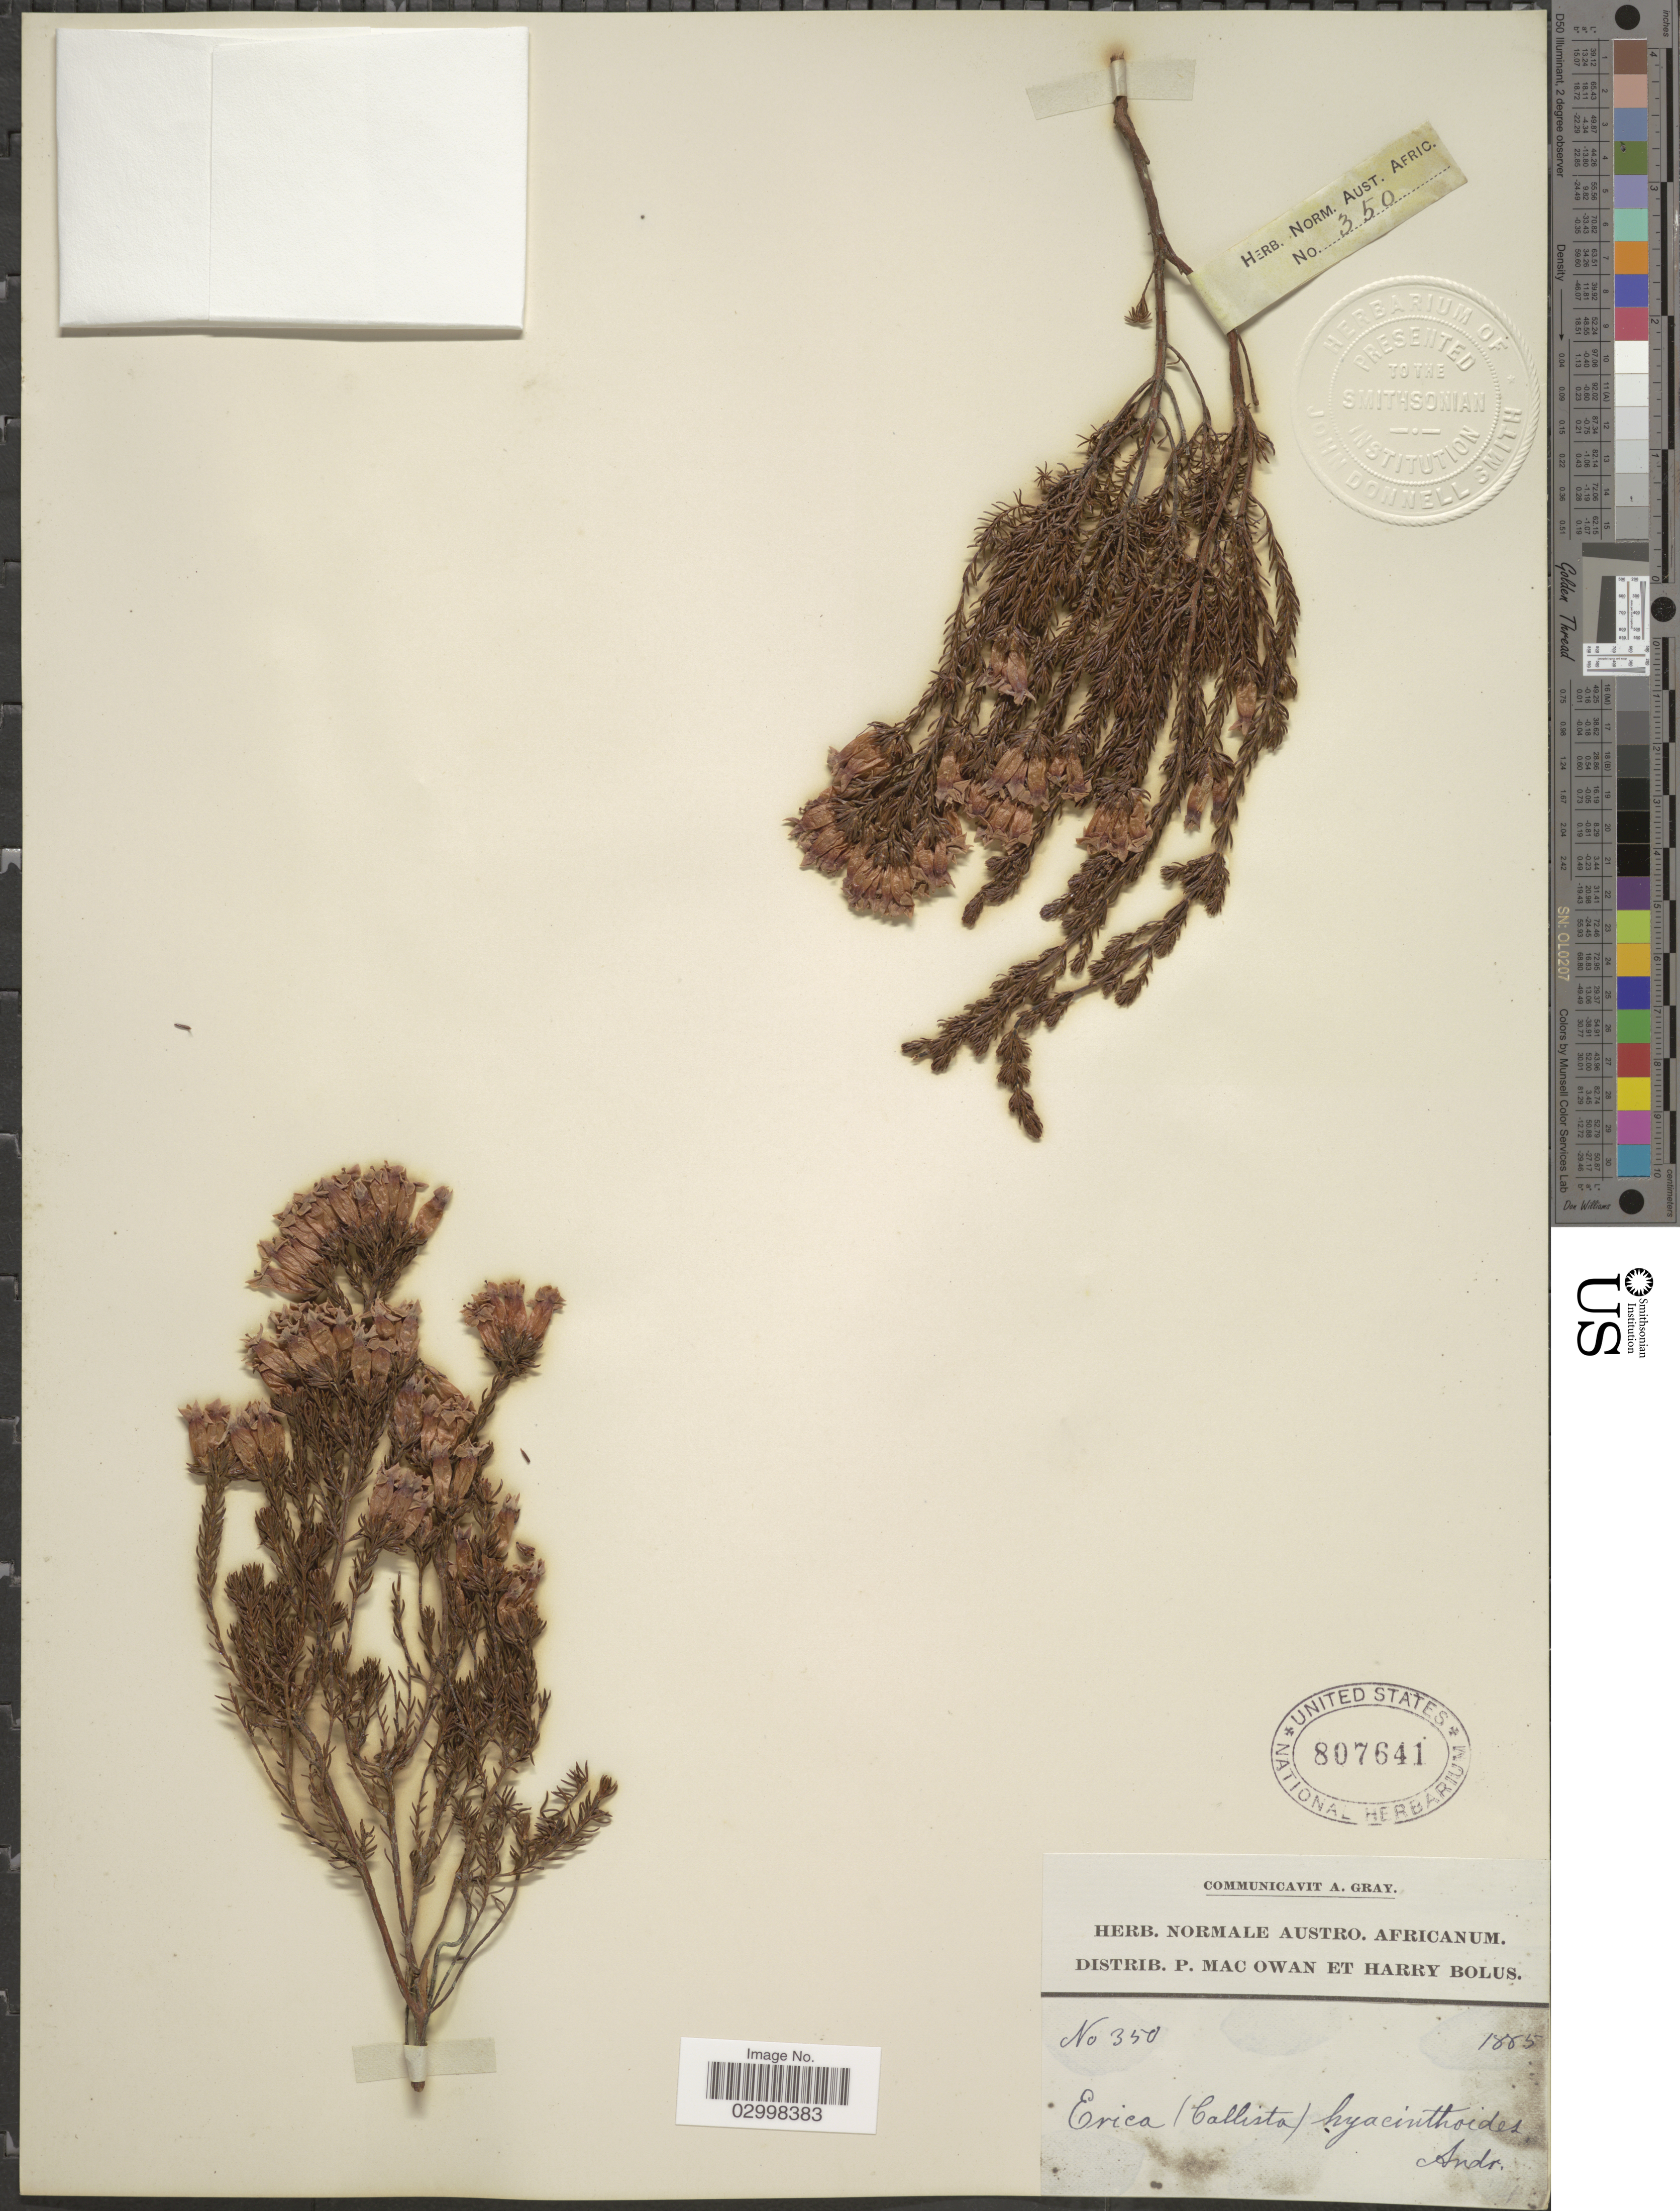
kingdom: Plantae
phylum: Tracheophyta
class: Magnoliopsida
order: Ericales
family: Ericaceae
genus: Erica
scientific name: Erica hyacinthoides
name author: Andrews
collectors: P. MacOwan & H. Bolus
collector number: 350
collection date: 1885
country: South Africa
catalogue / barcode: US 807641